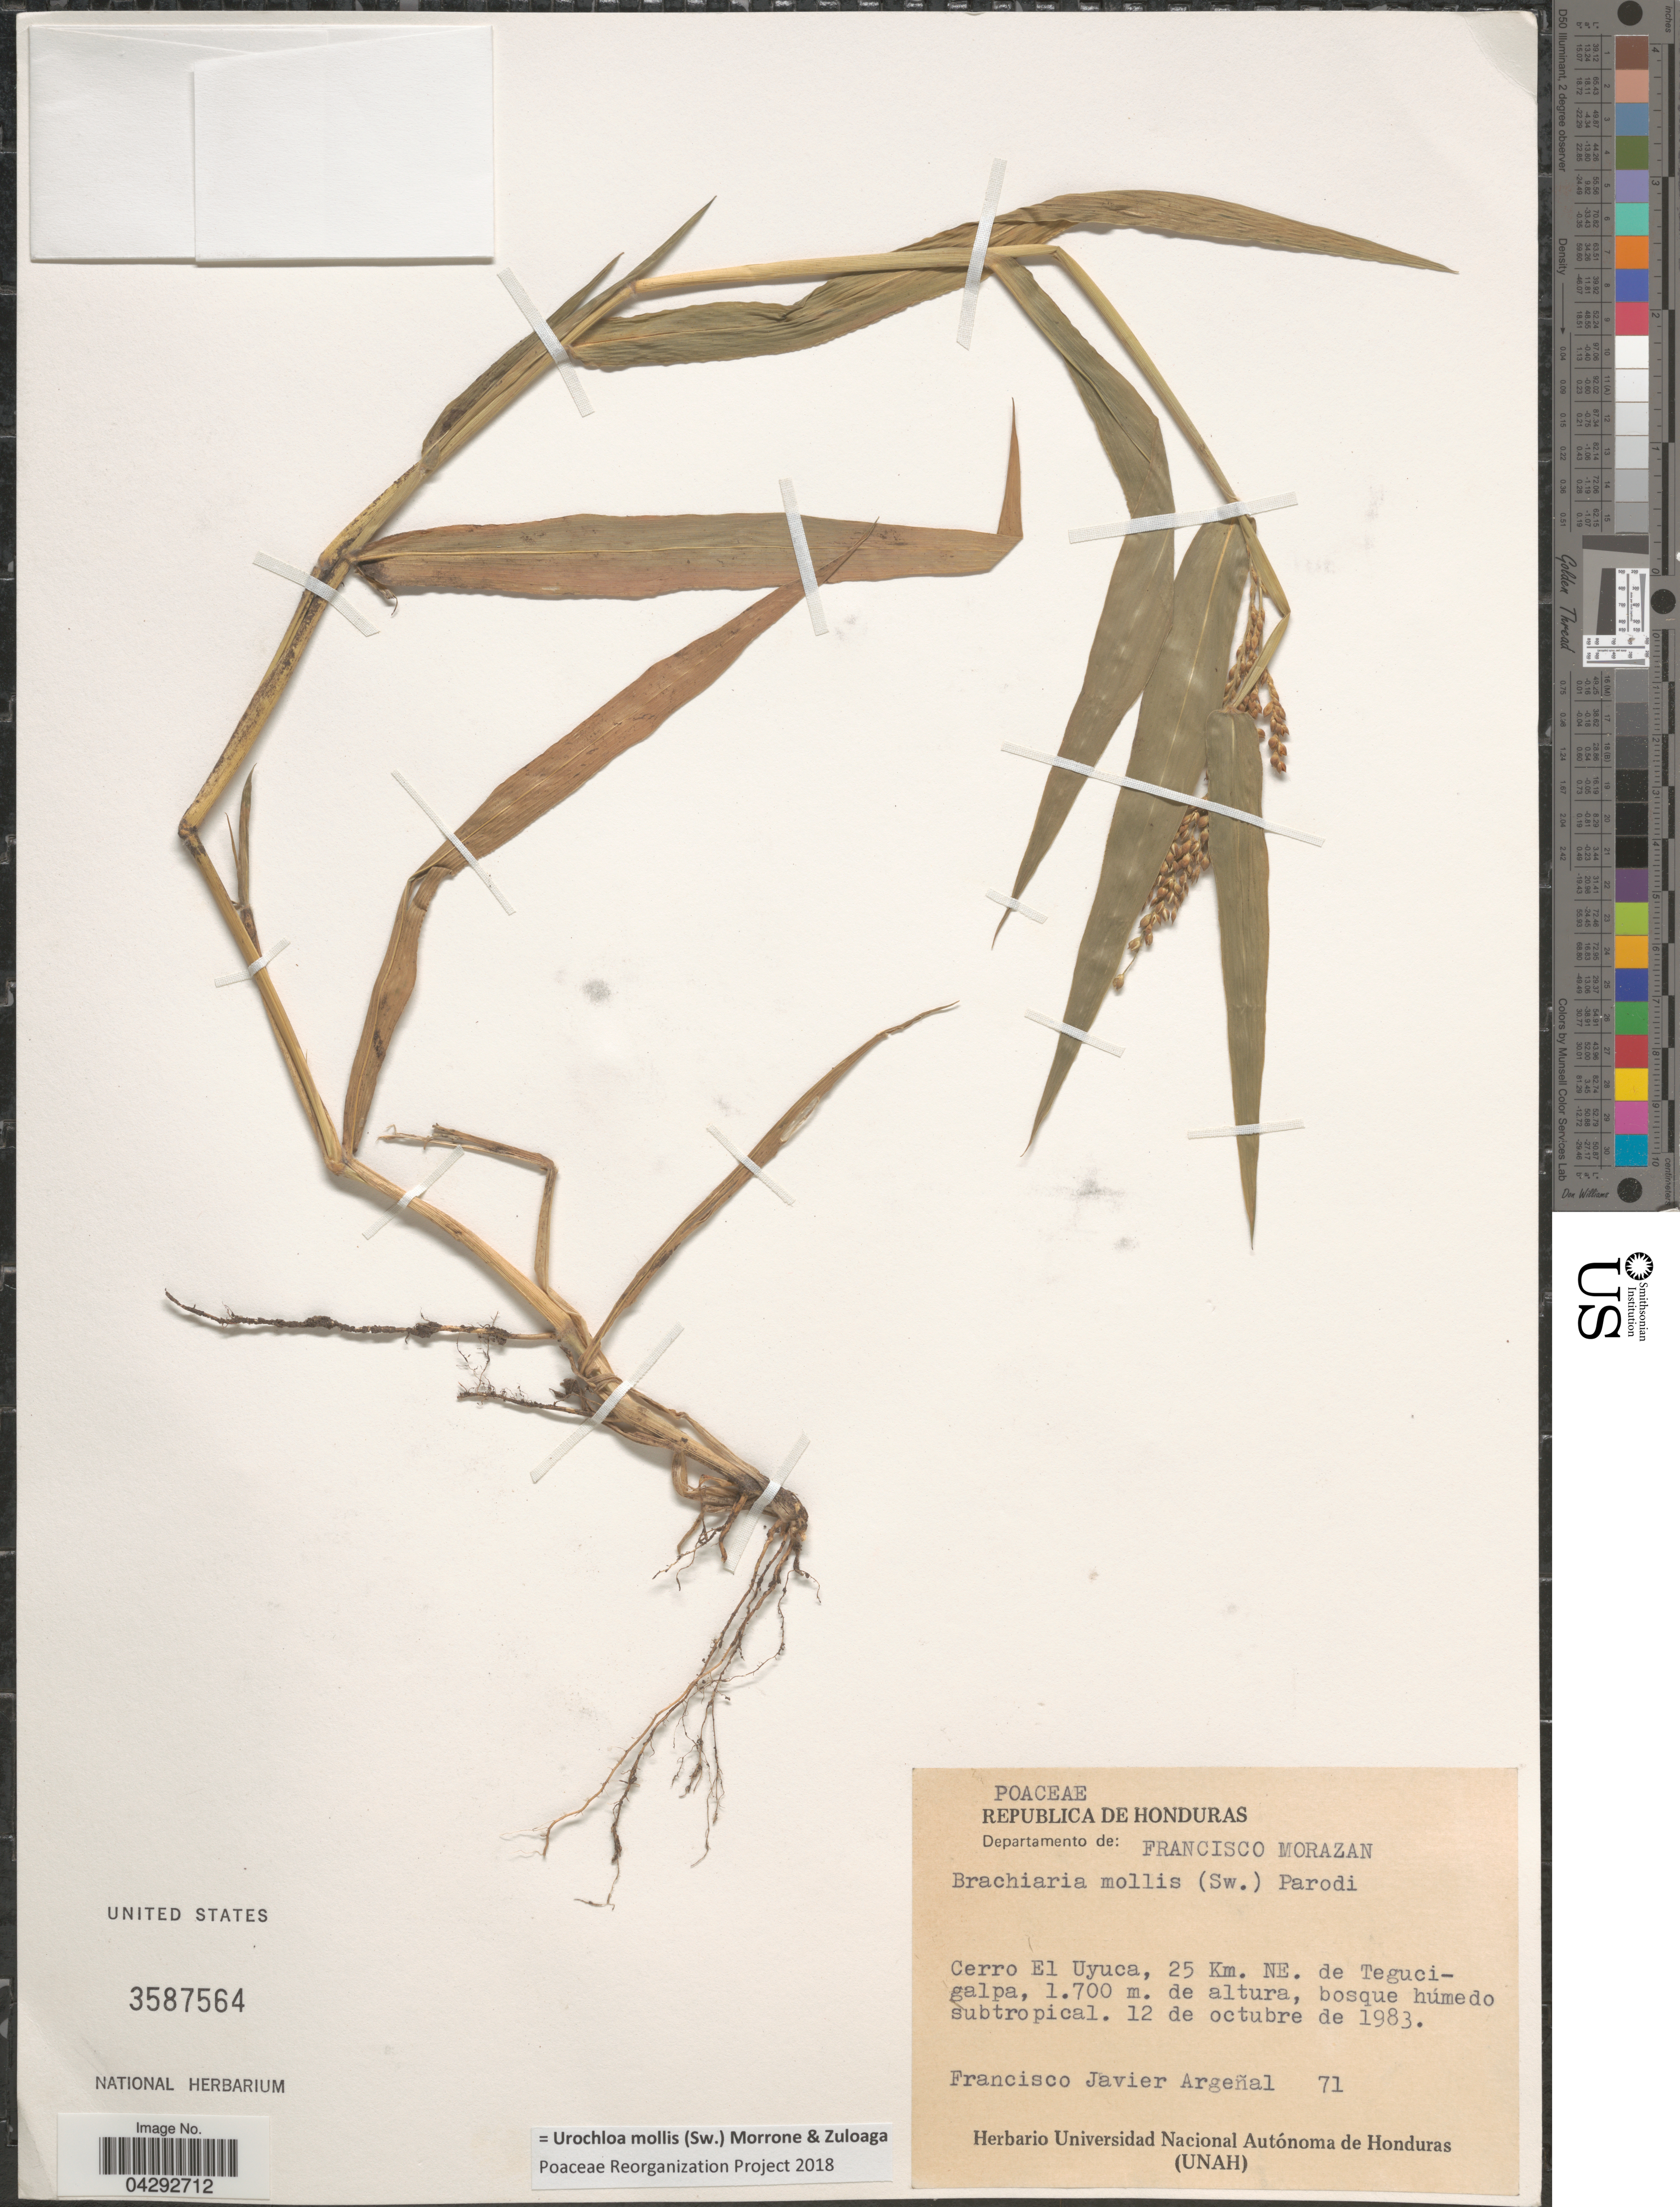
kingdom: Plantae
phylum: Tracheophyta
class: Liliopsida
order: Poales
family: Poaceae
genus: Urochloa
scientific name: Urochloa mollis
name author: (Sw.) Morrone & Zuloaga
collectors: F. Argenal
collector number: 71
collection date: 1983-10-12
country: Honduras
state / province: Fco. Morazán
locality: Republica de Honduras. Departamento de: Francisco Morazan. Cerro El Uyuca, 25 Km. NE. de Tegucigalpa.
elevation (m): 1700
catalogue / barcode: US 3587564